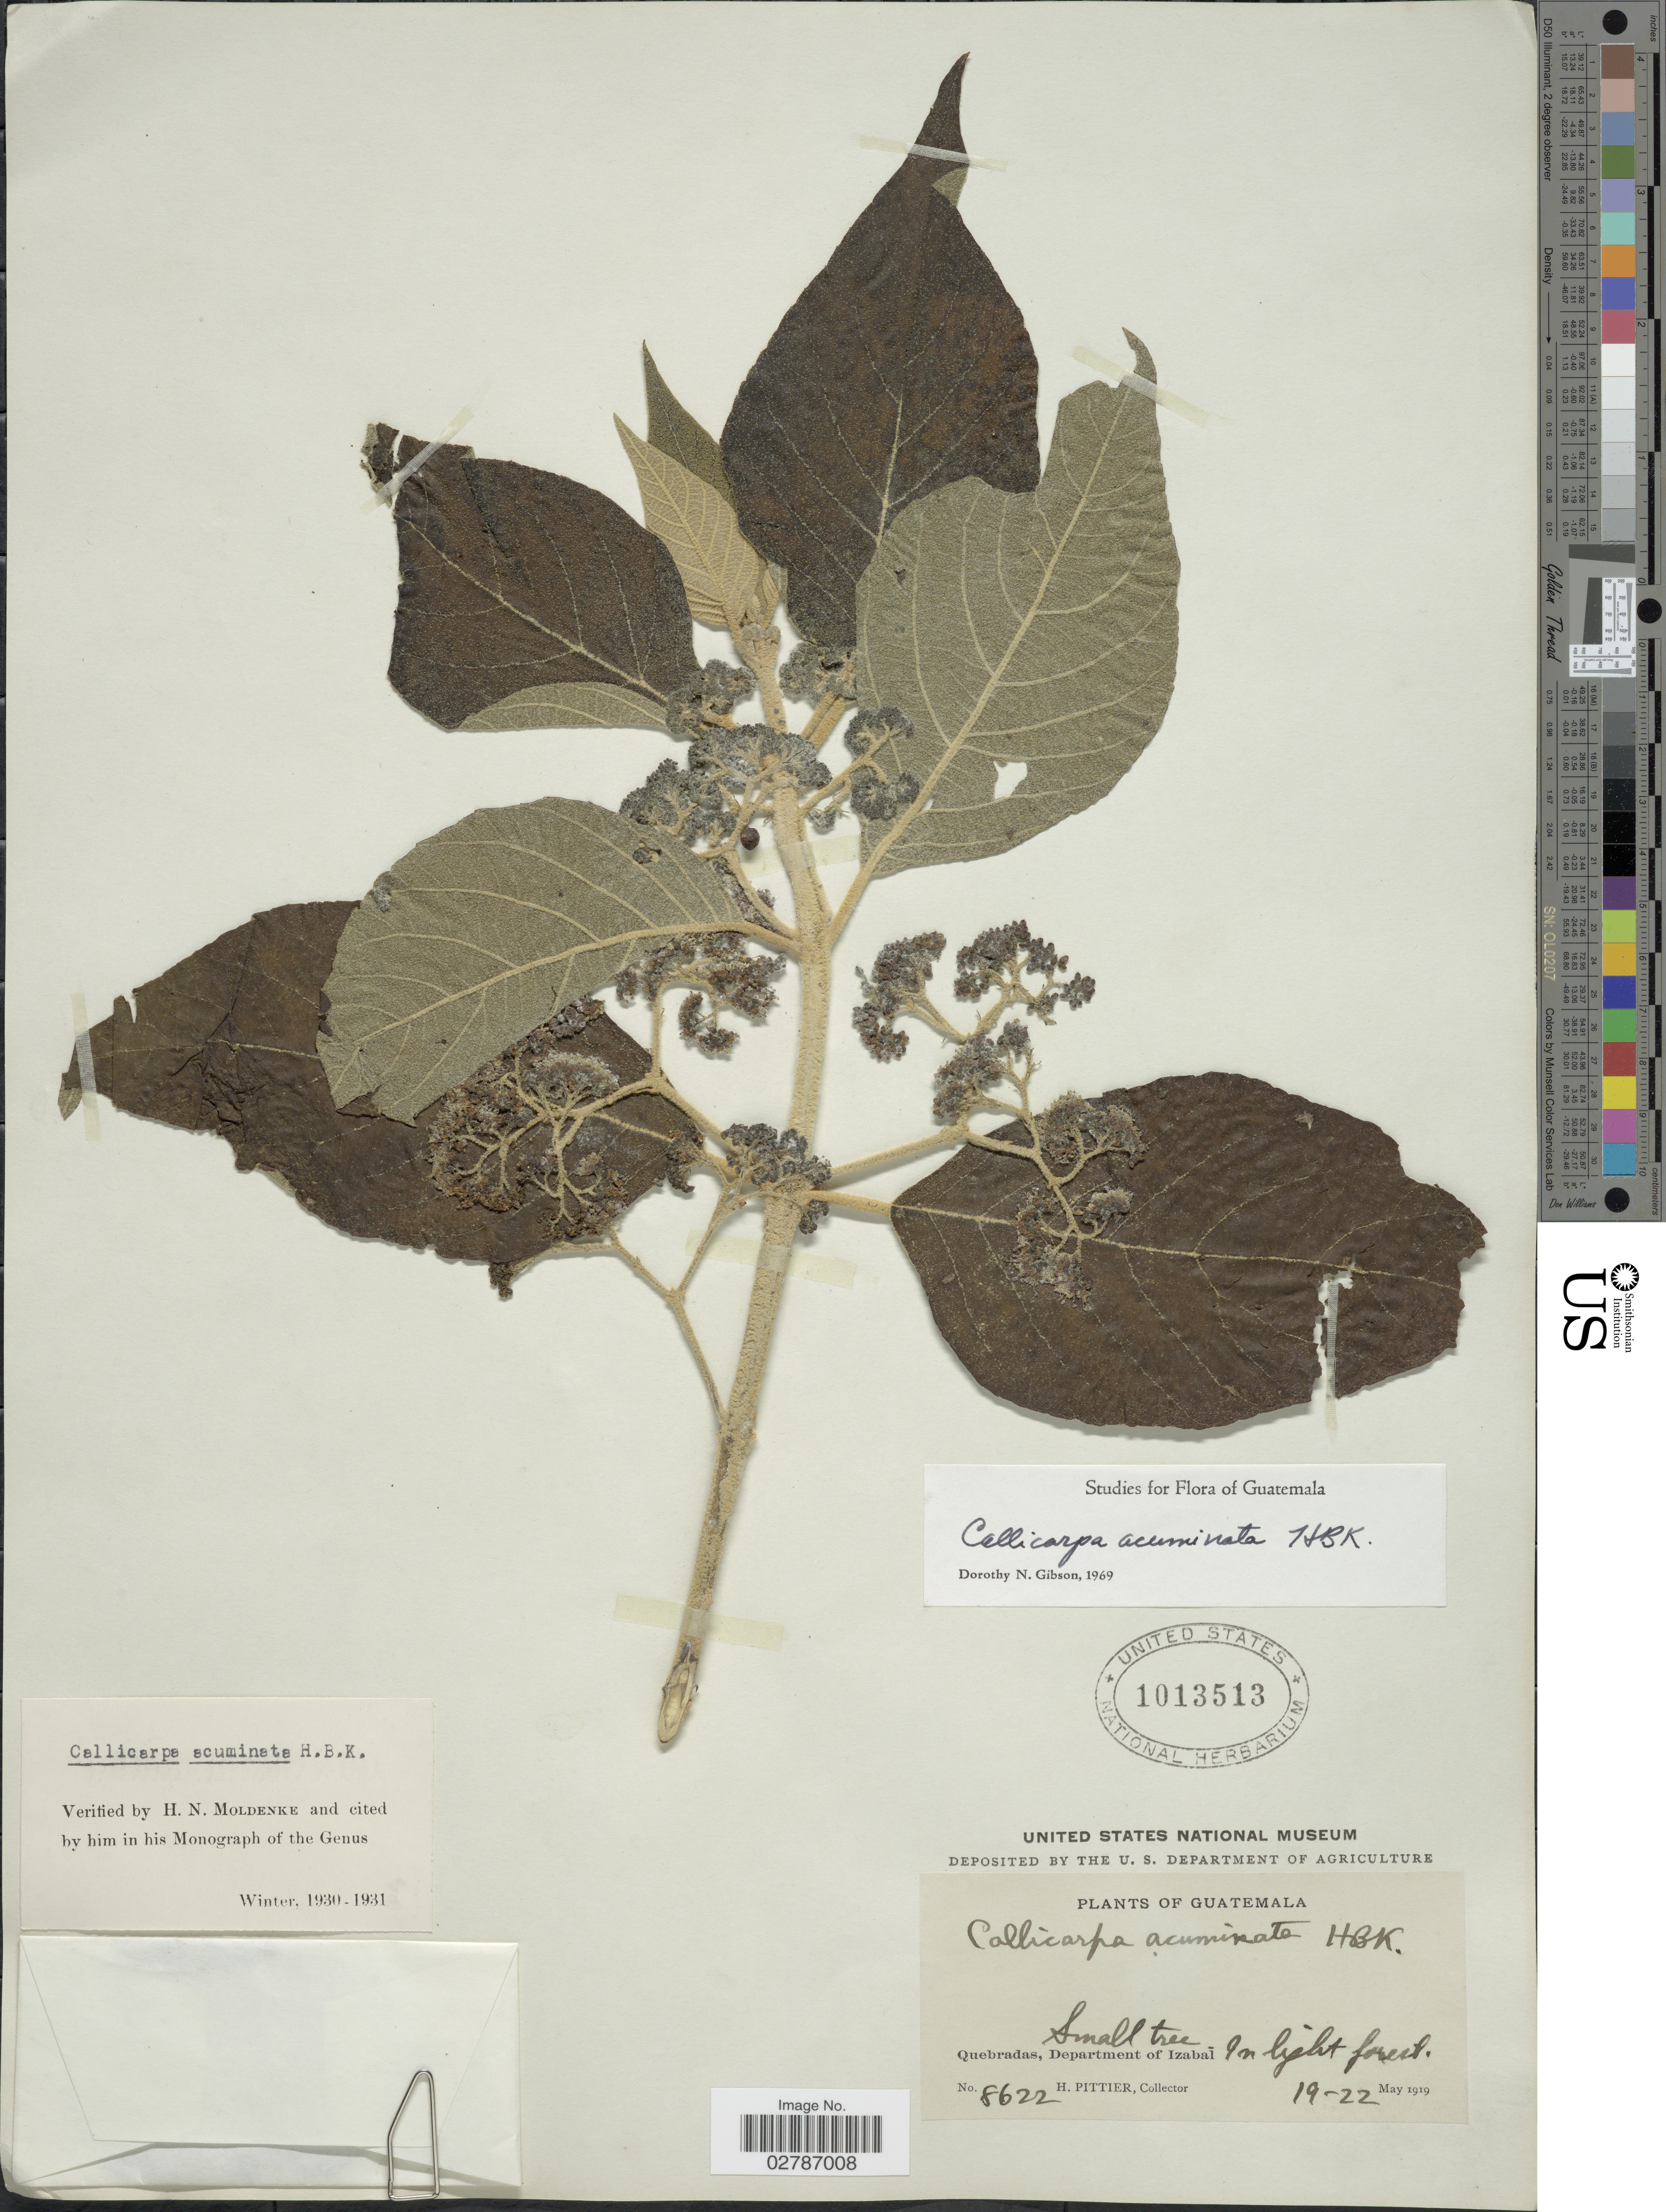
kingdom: Plantae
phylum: Tracheophyta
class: Magnoliopsida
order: Lamiales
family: Lamiaceae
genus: Callicarpa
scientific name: Callicarpa acuminata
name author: Kunth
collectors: H. F. Pittier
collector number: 8622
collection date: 1919-05-19/1919-05-22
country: Guatemala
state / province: Izabal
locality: Quebradas, Department of Izabal.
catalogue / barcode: US 1013513